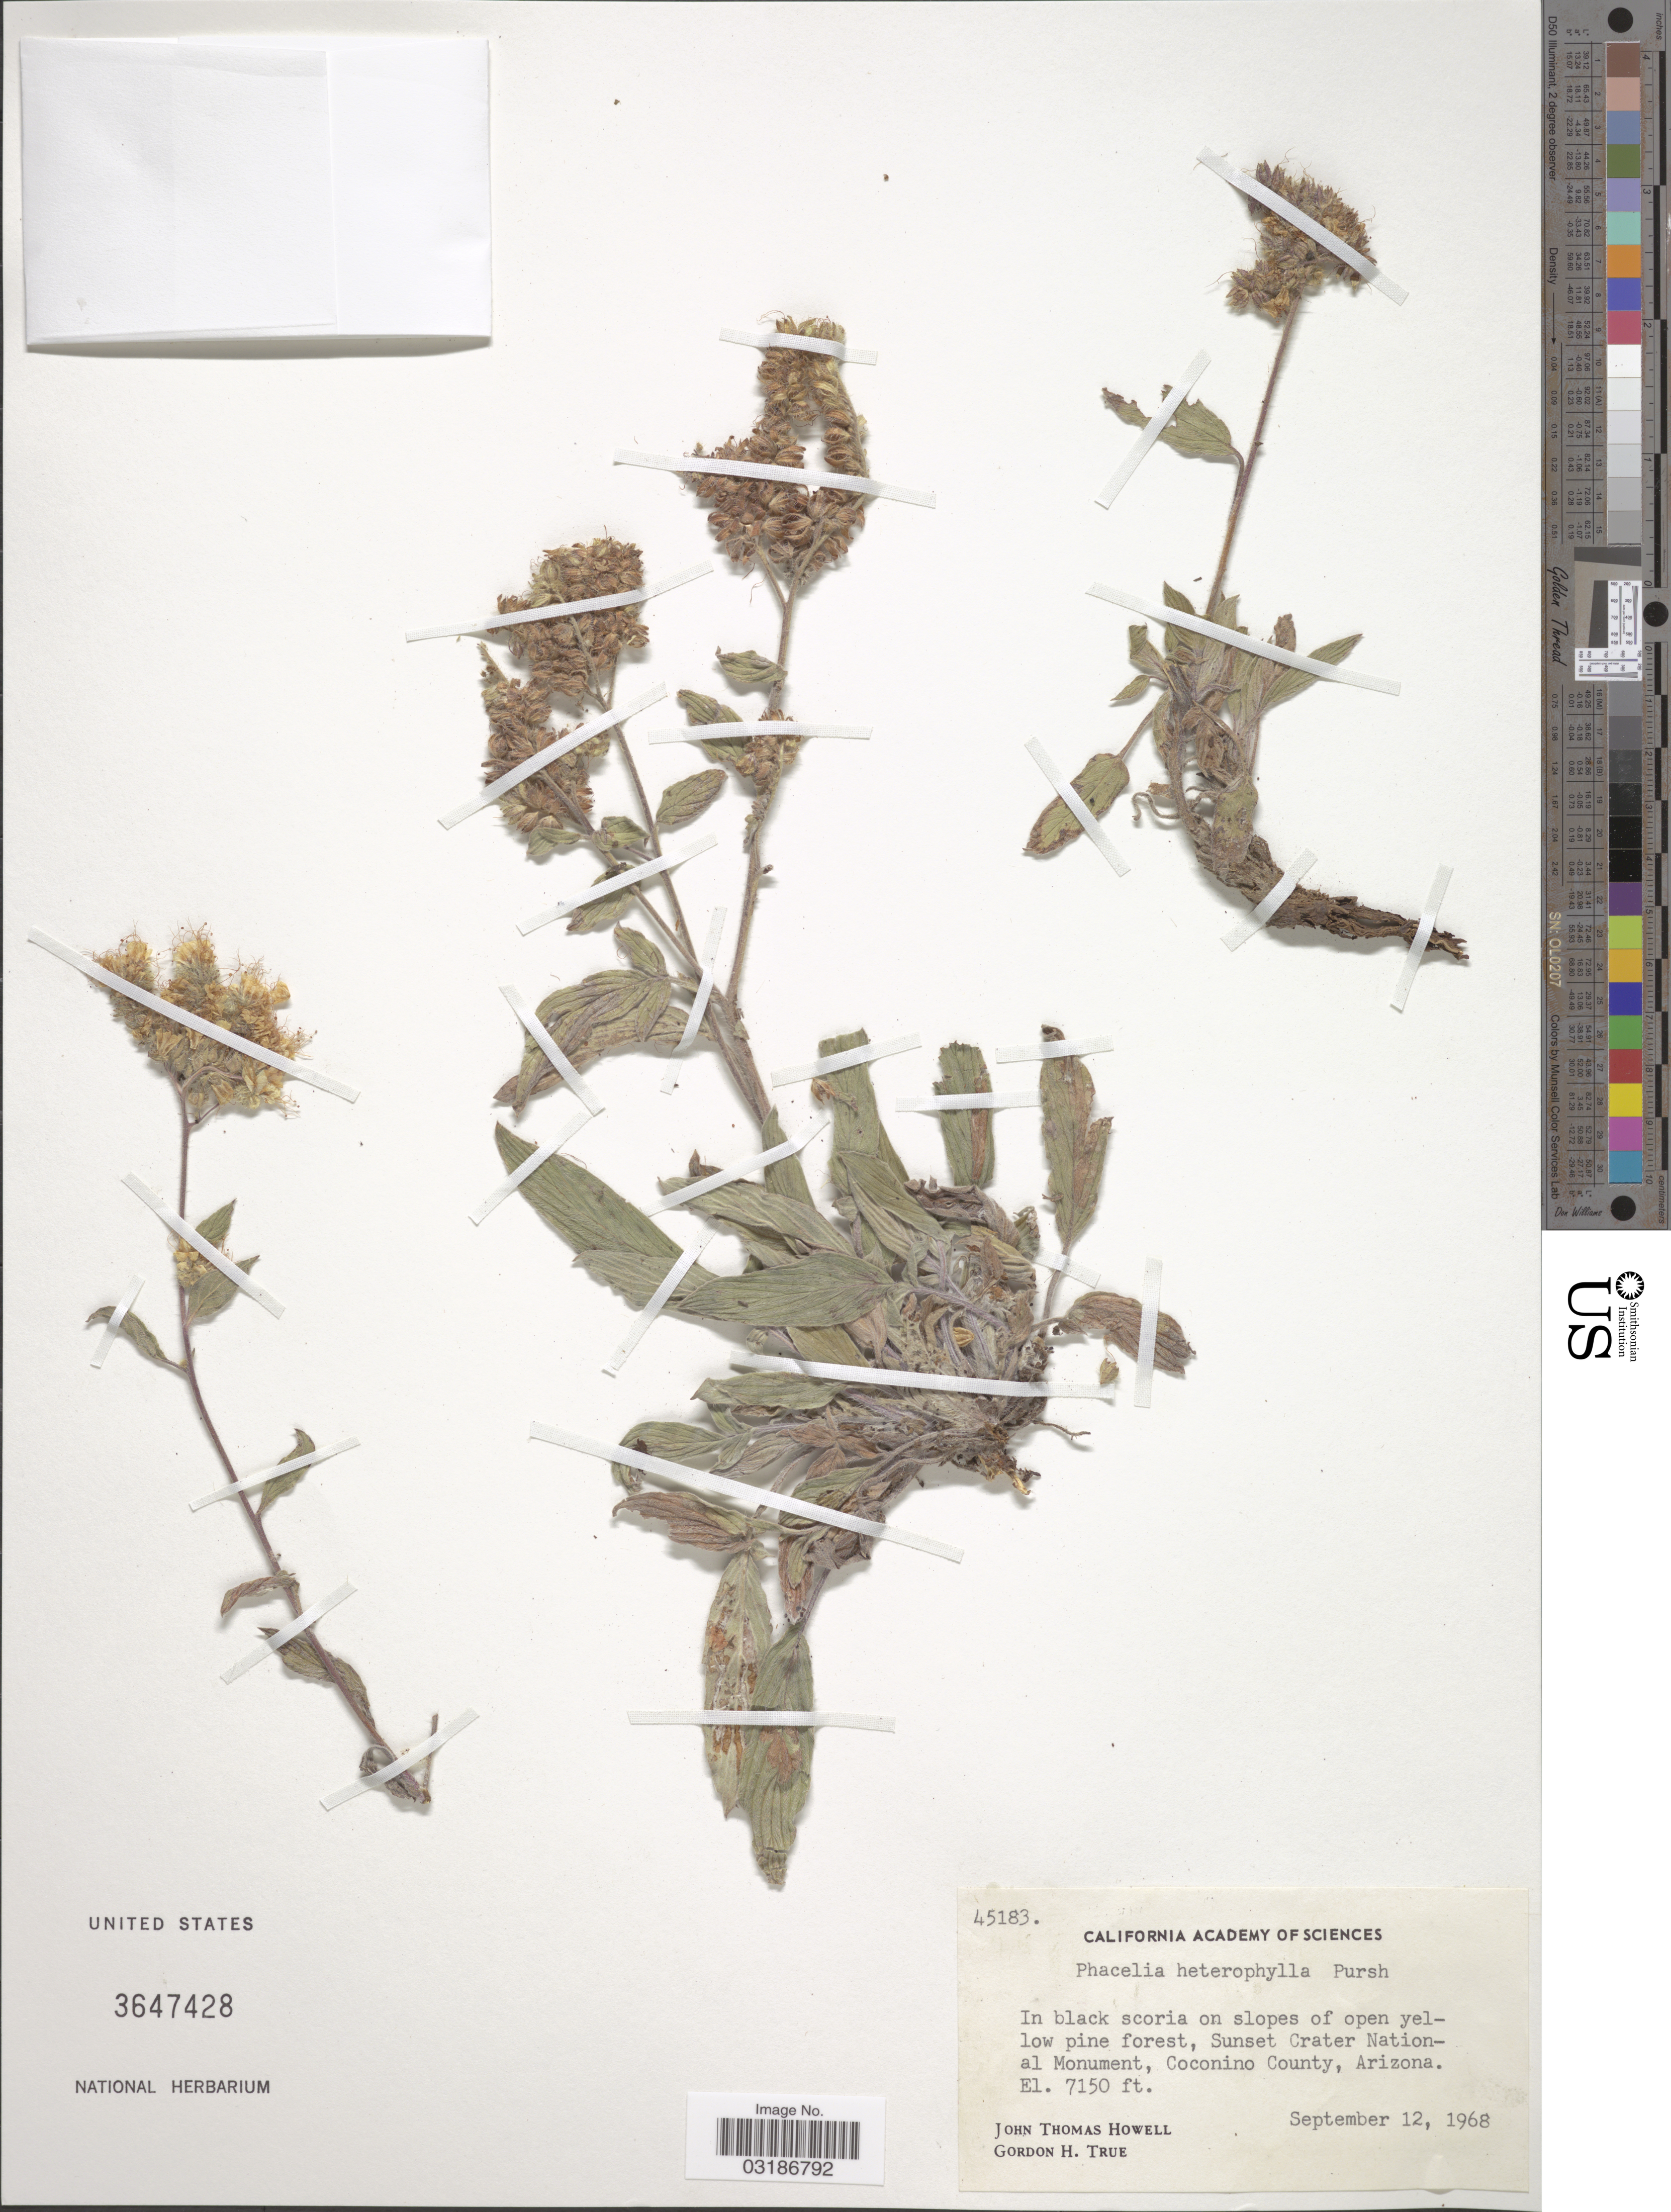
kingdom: Plantae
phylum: Tracheophyta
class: Magnoliopsida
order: Boraginales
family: Hydrophyllaceae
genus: Phacelia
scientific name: Phacelia heterophylla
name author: Pursh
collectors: J. T. Howell & G. H. True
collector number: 45183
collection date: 1968-09-12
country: United States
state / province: Arizona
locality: Sunset Crater National Monument, Coconino County.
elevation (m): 2179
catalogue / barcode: US 3647428